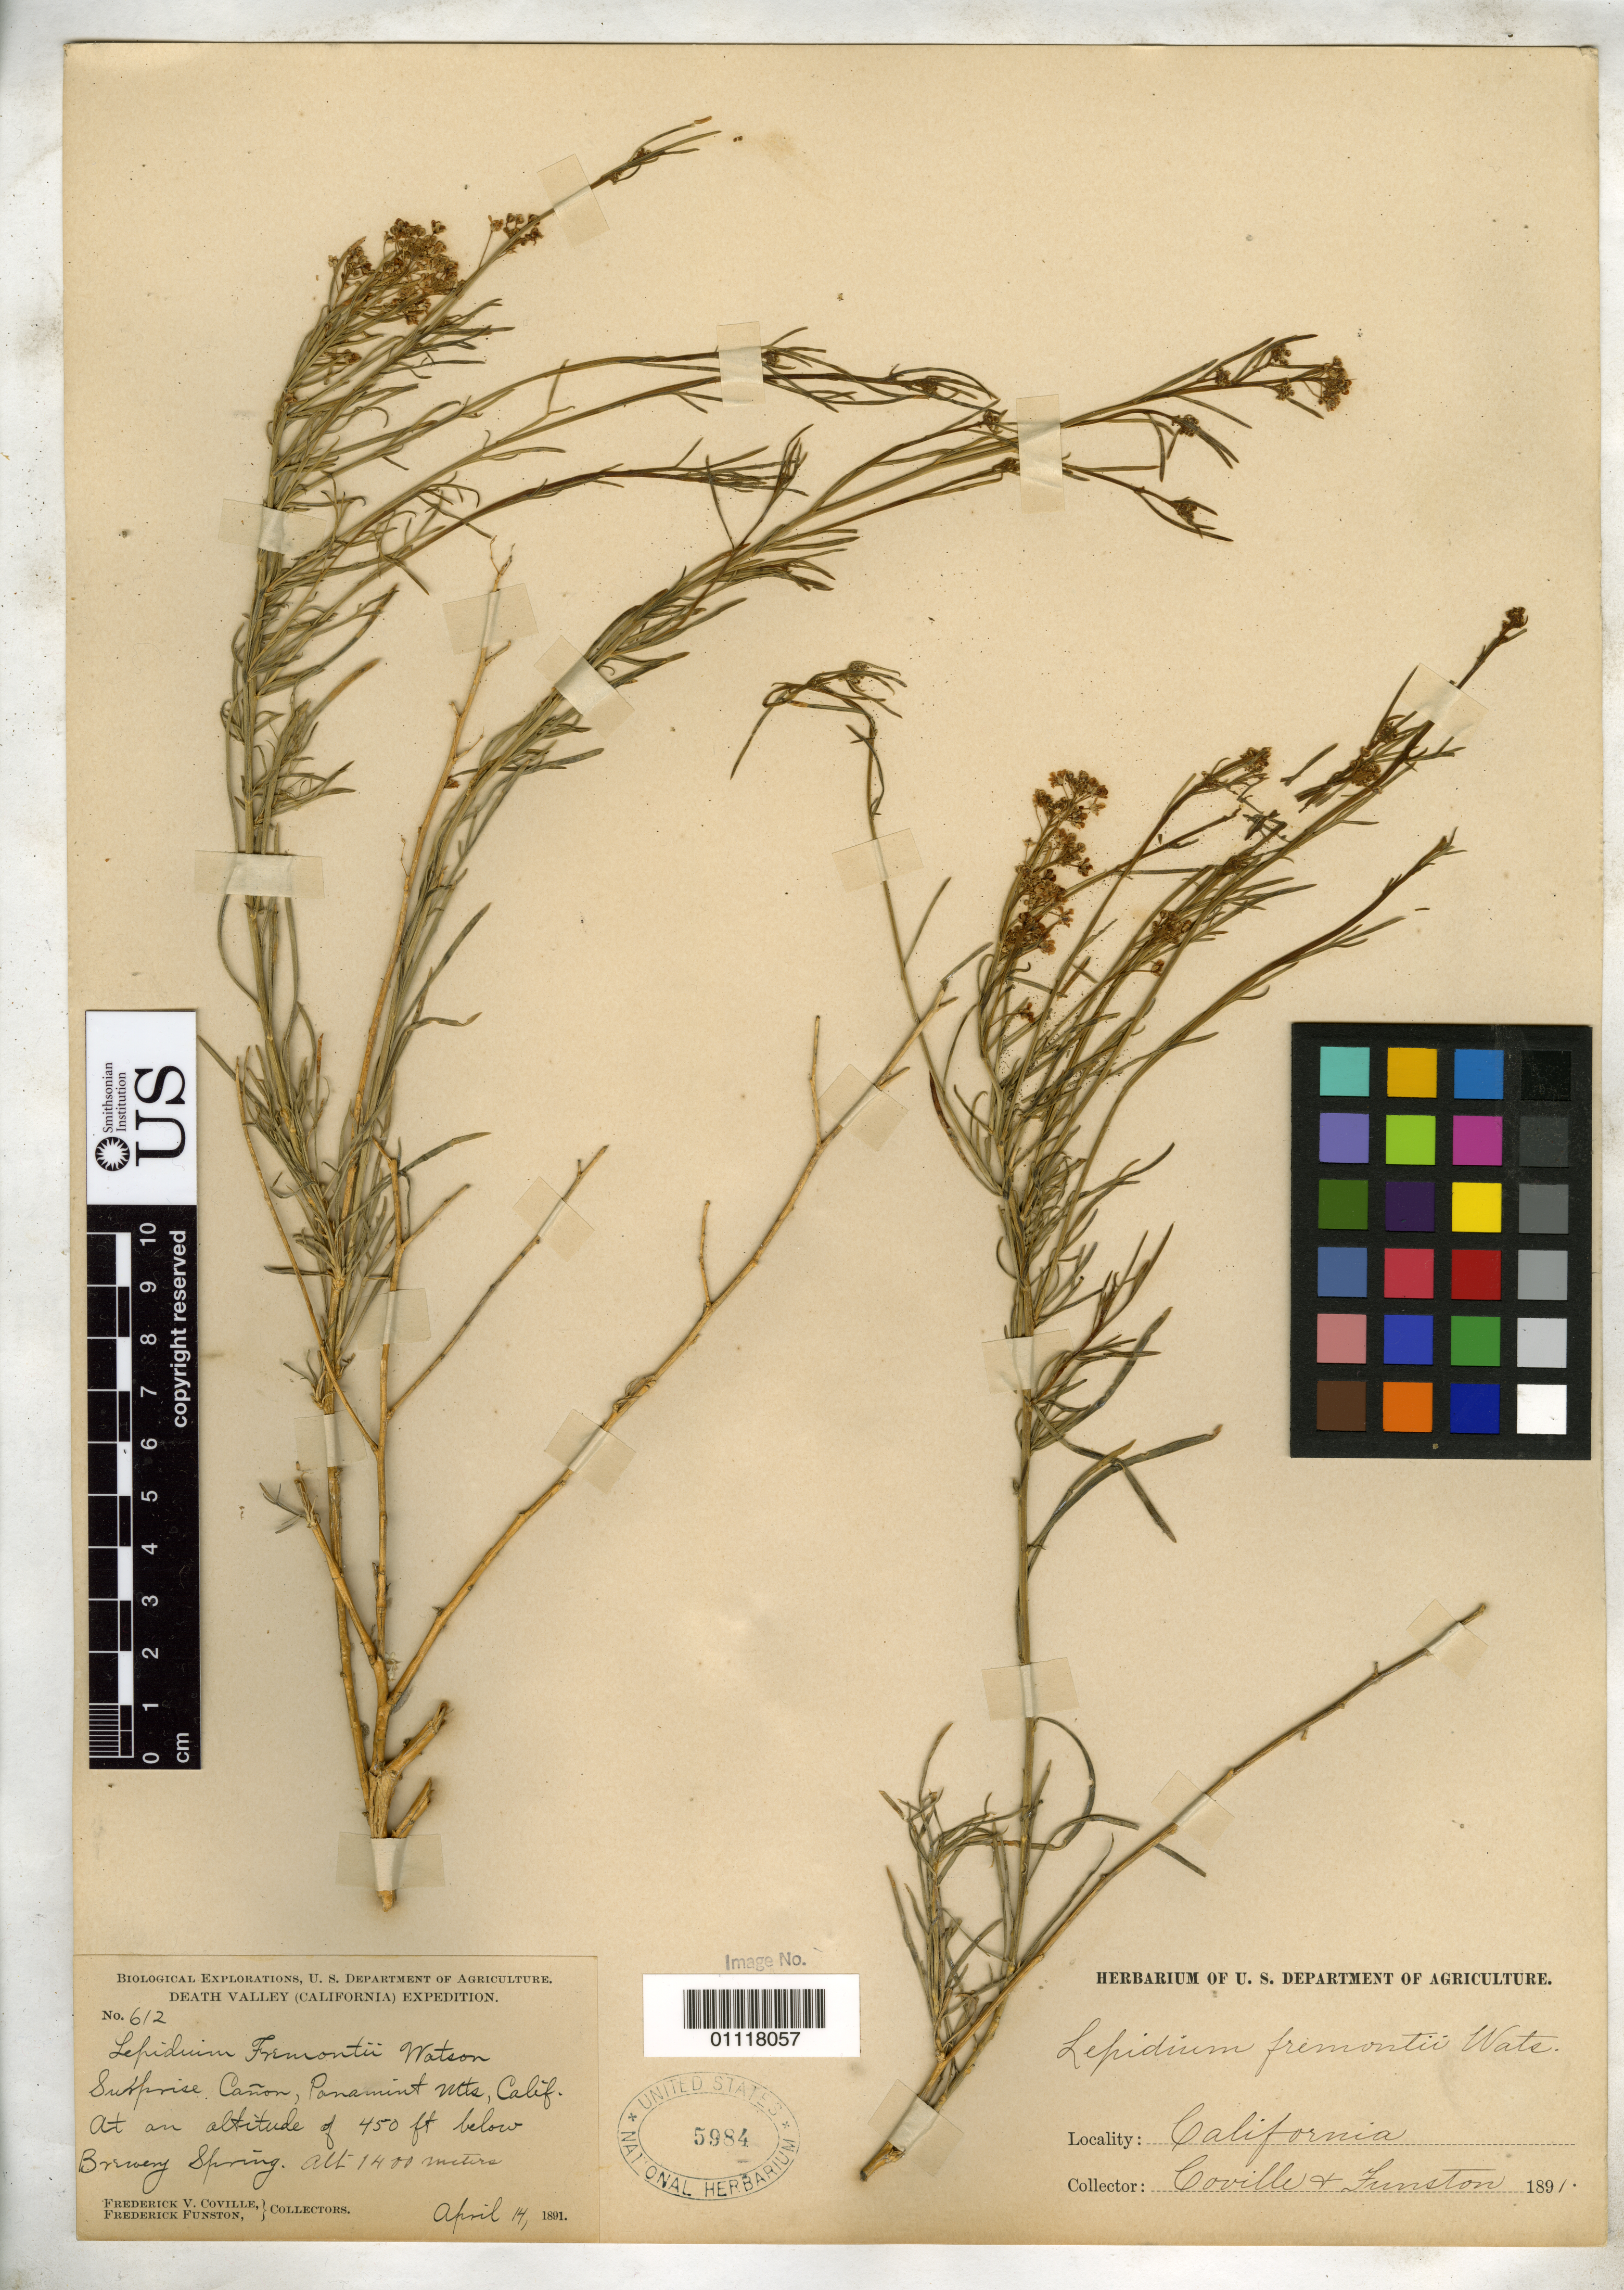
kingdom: Plantae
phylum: Tracheophyta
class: Magnoliopsida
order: Brassicales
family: Brassicaceae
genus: Lepidium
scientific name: Lepidium fremontii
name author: S. Watson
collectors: F. V. Coville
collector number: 612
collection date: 1891-04-14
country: United States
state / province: California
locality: Surprise Canyon, Panamint Mts., Brewery Spring.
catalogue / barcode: US 5984